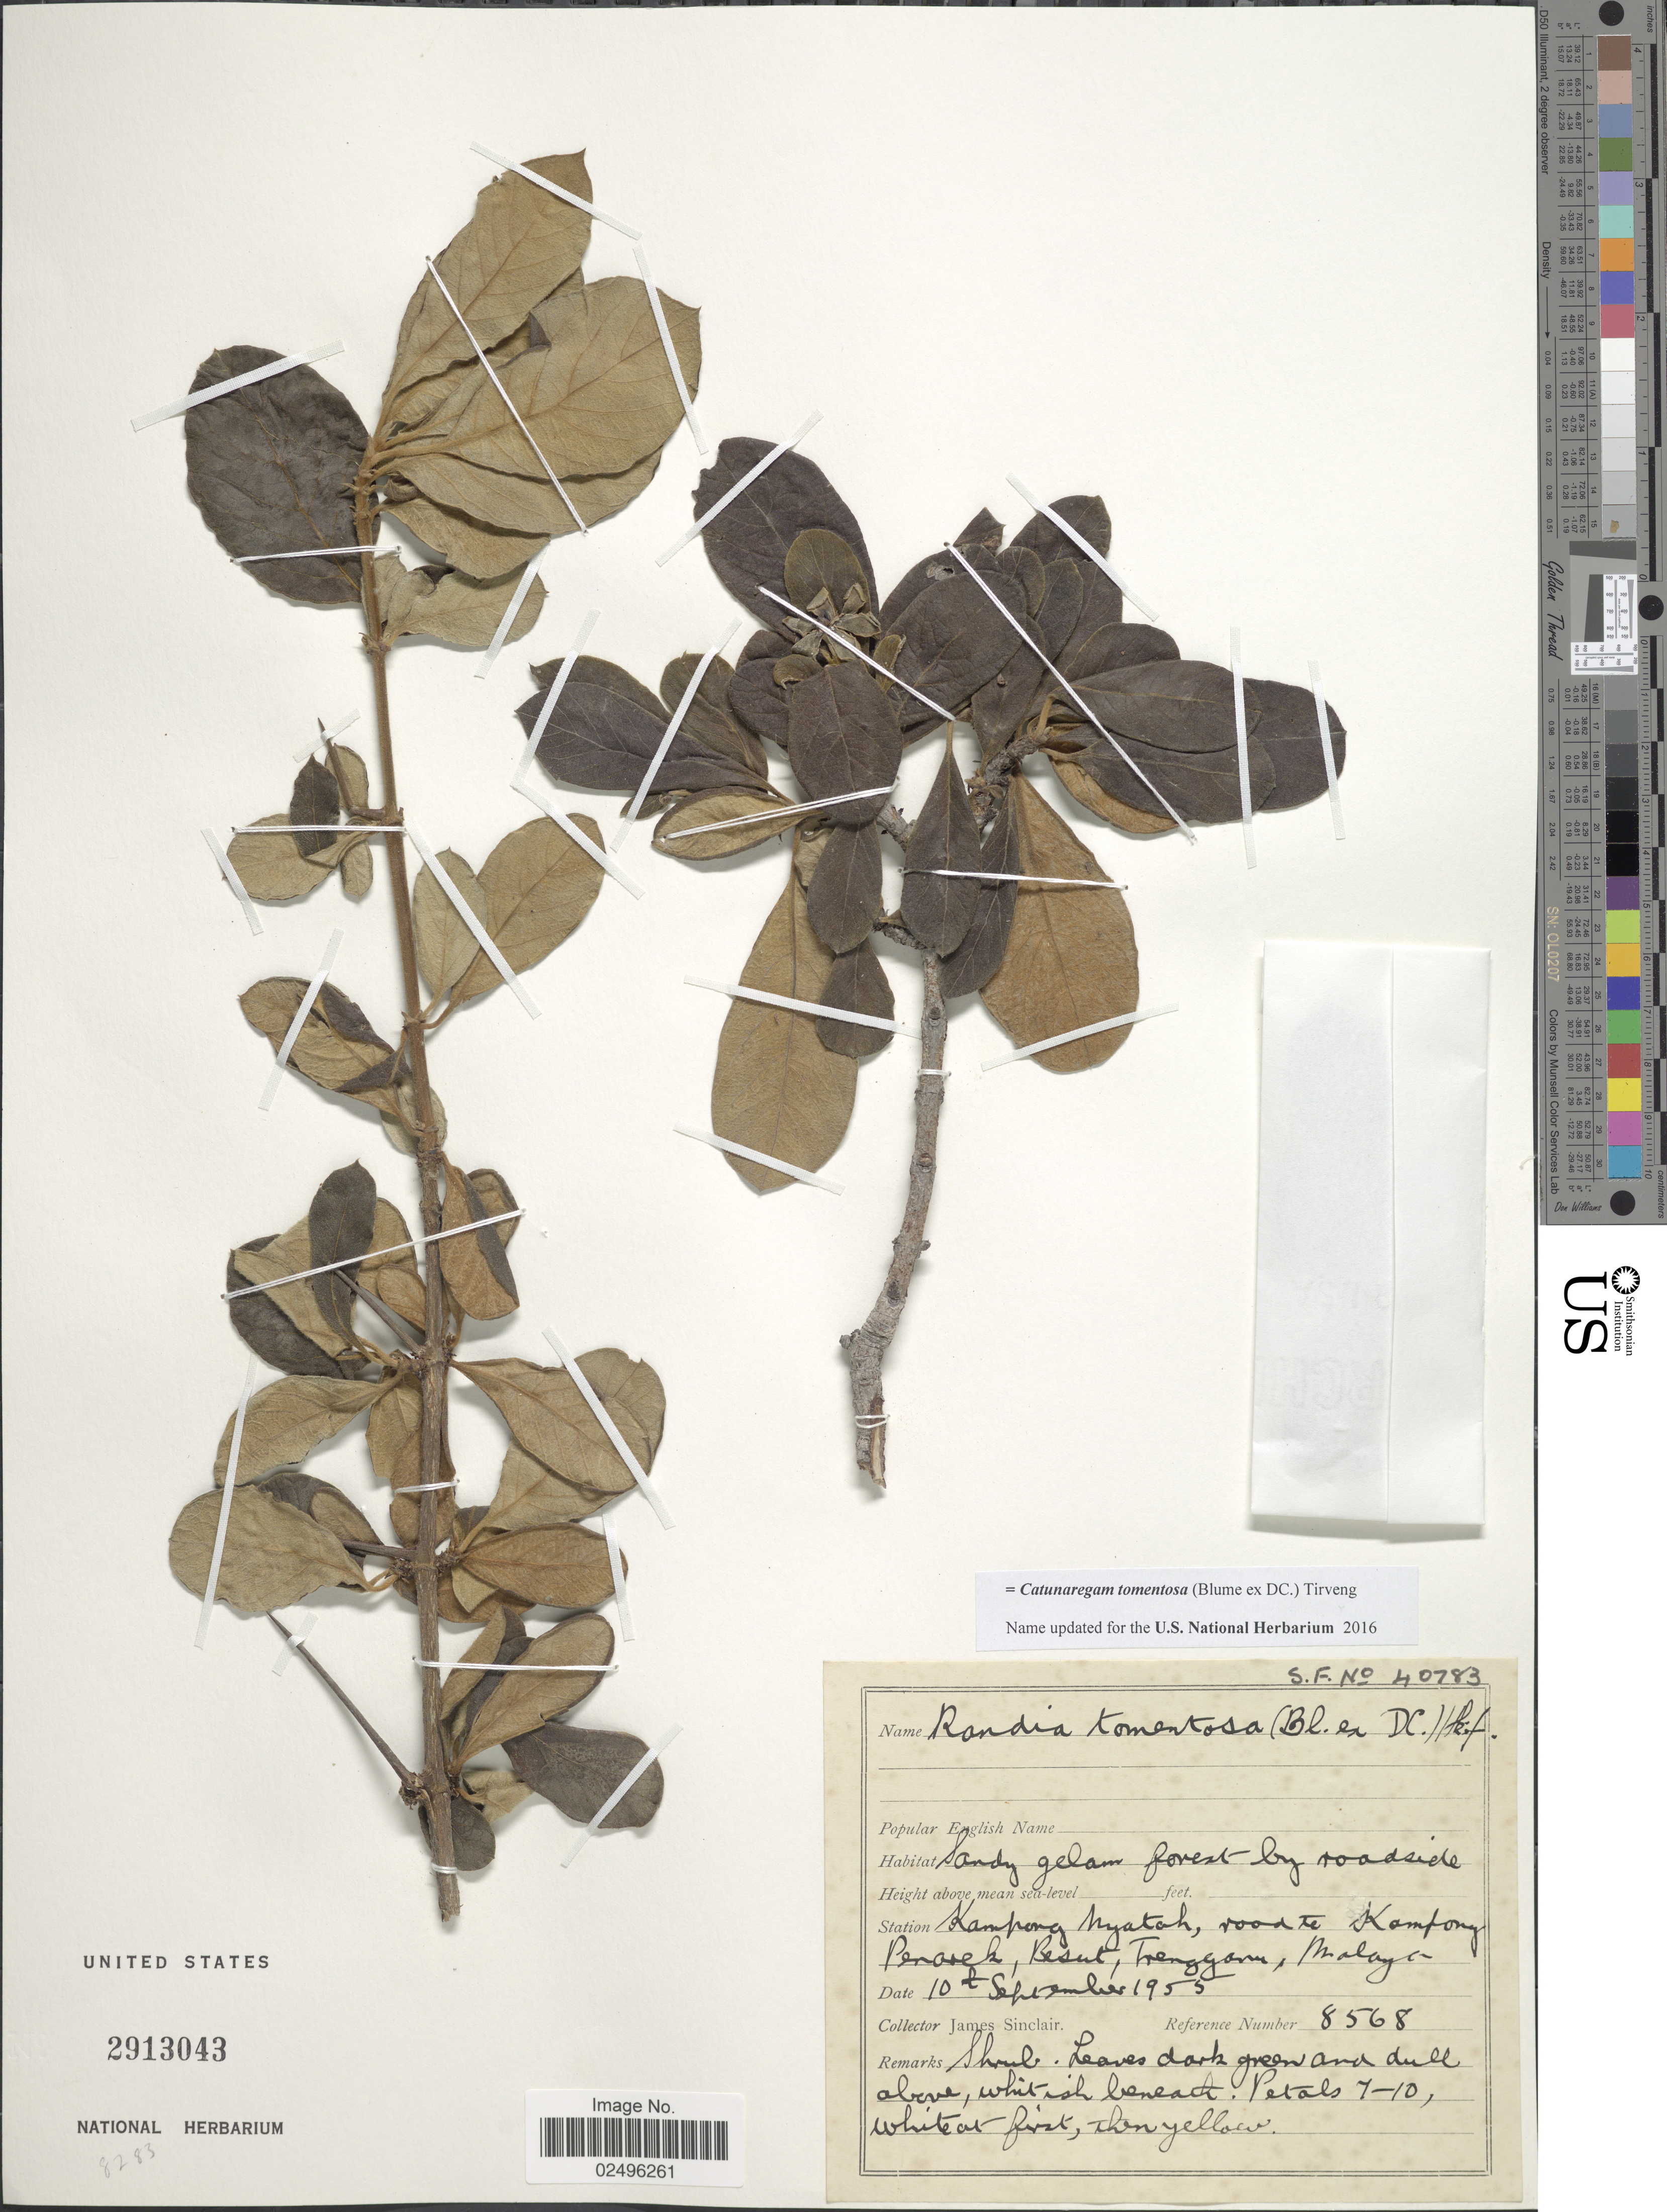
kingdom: Plantae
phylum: Tracheophyta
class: Magnoliopsida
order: Gentianales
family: Rubiaceae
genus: Catunaregam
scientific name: Catunaregam tomentosa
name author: (Blume ex DC.) Tirveng.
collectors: J. Sinclair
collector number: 8568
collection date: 1955-09-10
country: Malaysia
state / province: Terengganu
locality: Kampong Nyatoh, road to Kampong Perak Besut Terengganu, Malaya.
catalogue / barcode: US 2913043